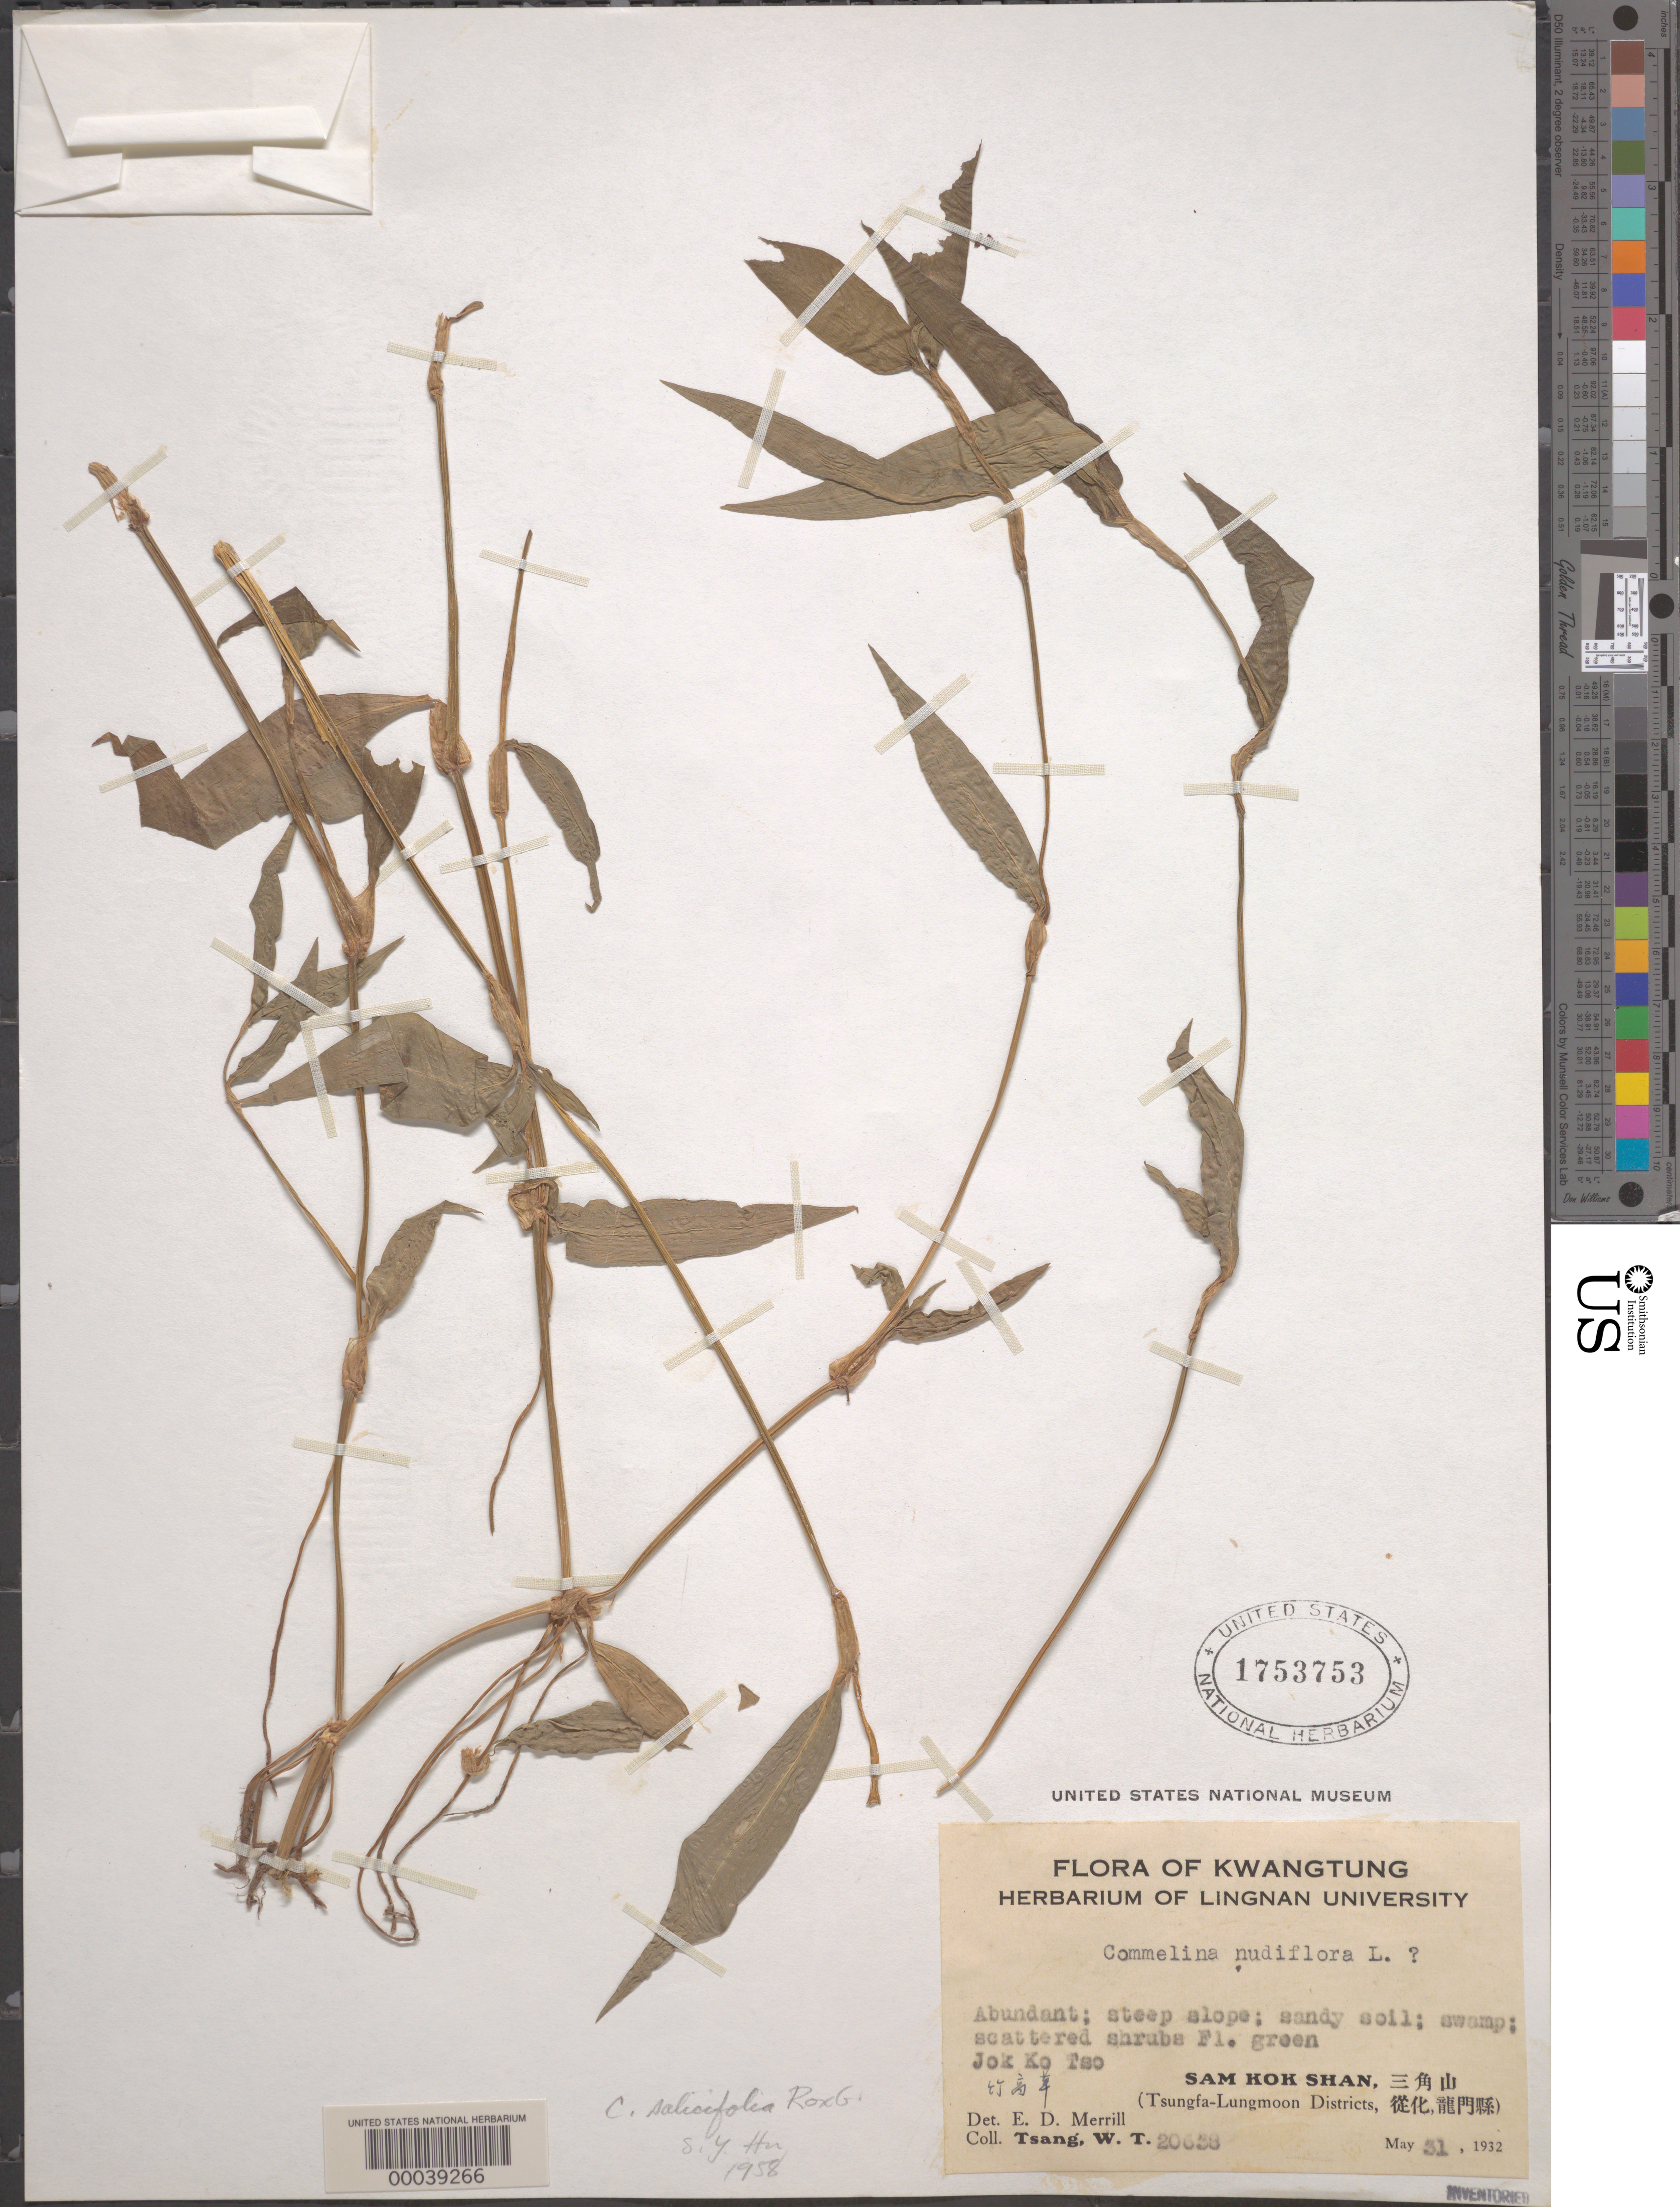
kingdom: Plantae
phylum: Tracheophyta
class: Liliopsida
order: Commelinales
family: Commelinaceae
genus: Commelina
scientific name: Commelina diffusa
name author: Burm. f.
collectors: W. T. Tsang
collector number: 20638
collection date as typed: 31 May 1932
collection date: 1932-05-31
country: China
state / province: Guangdong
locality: Jok ko tso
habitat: Steep slope, sandy swamp area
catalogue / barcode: US 1753753